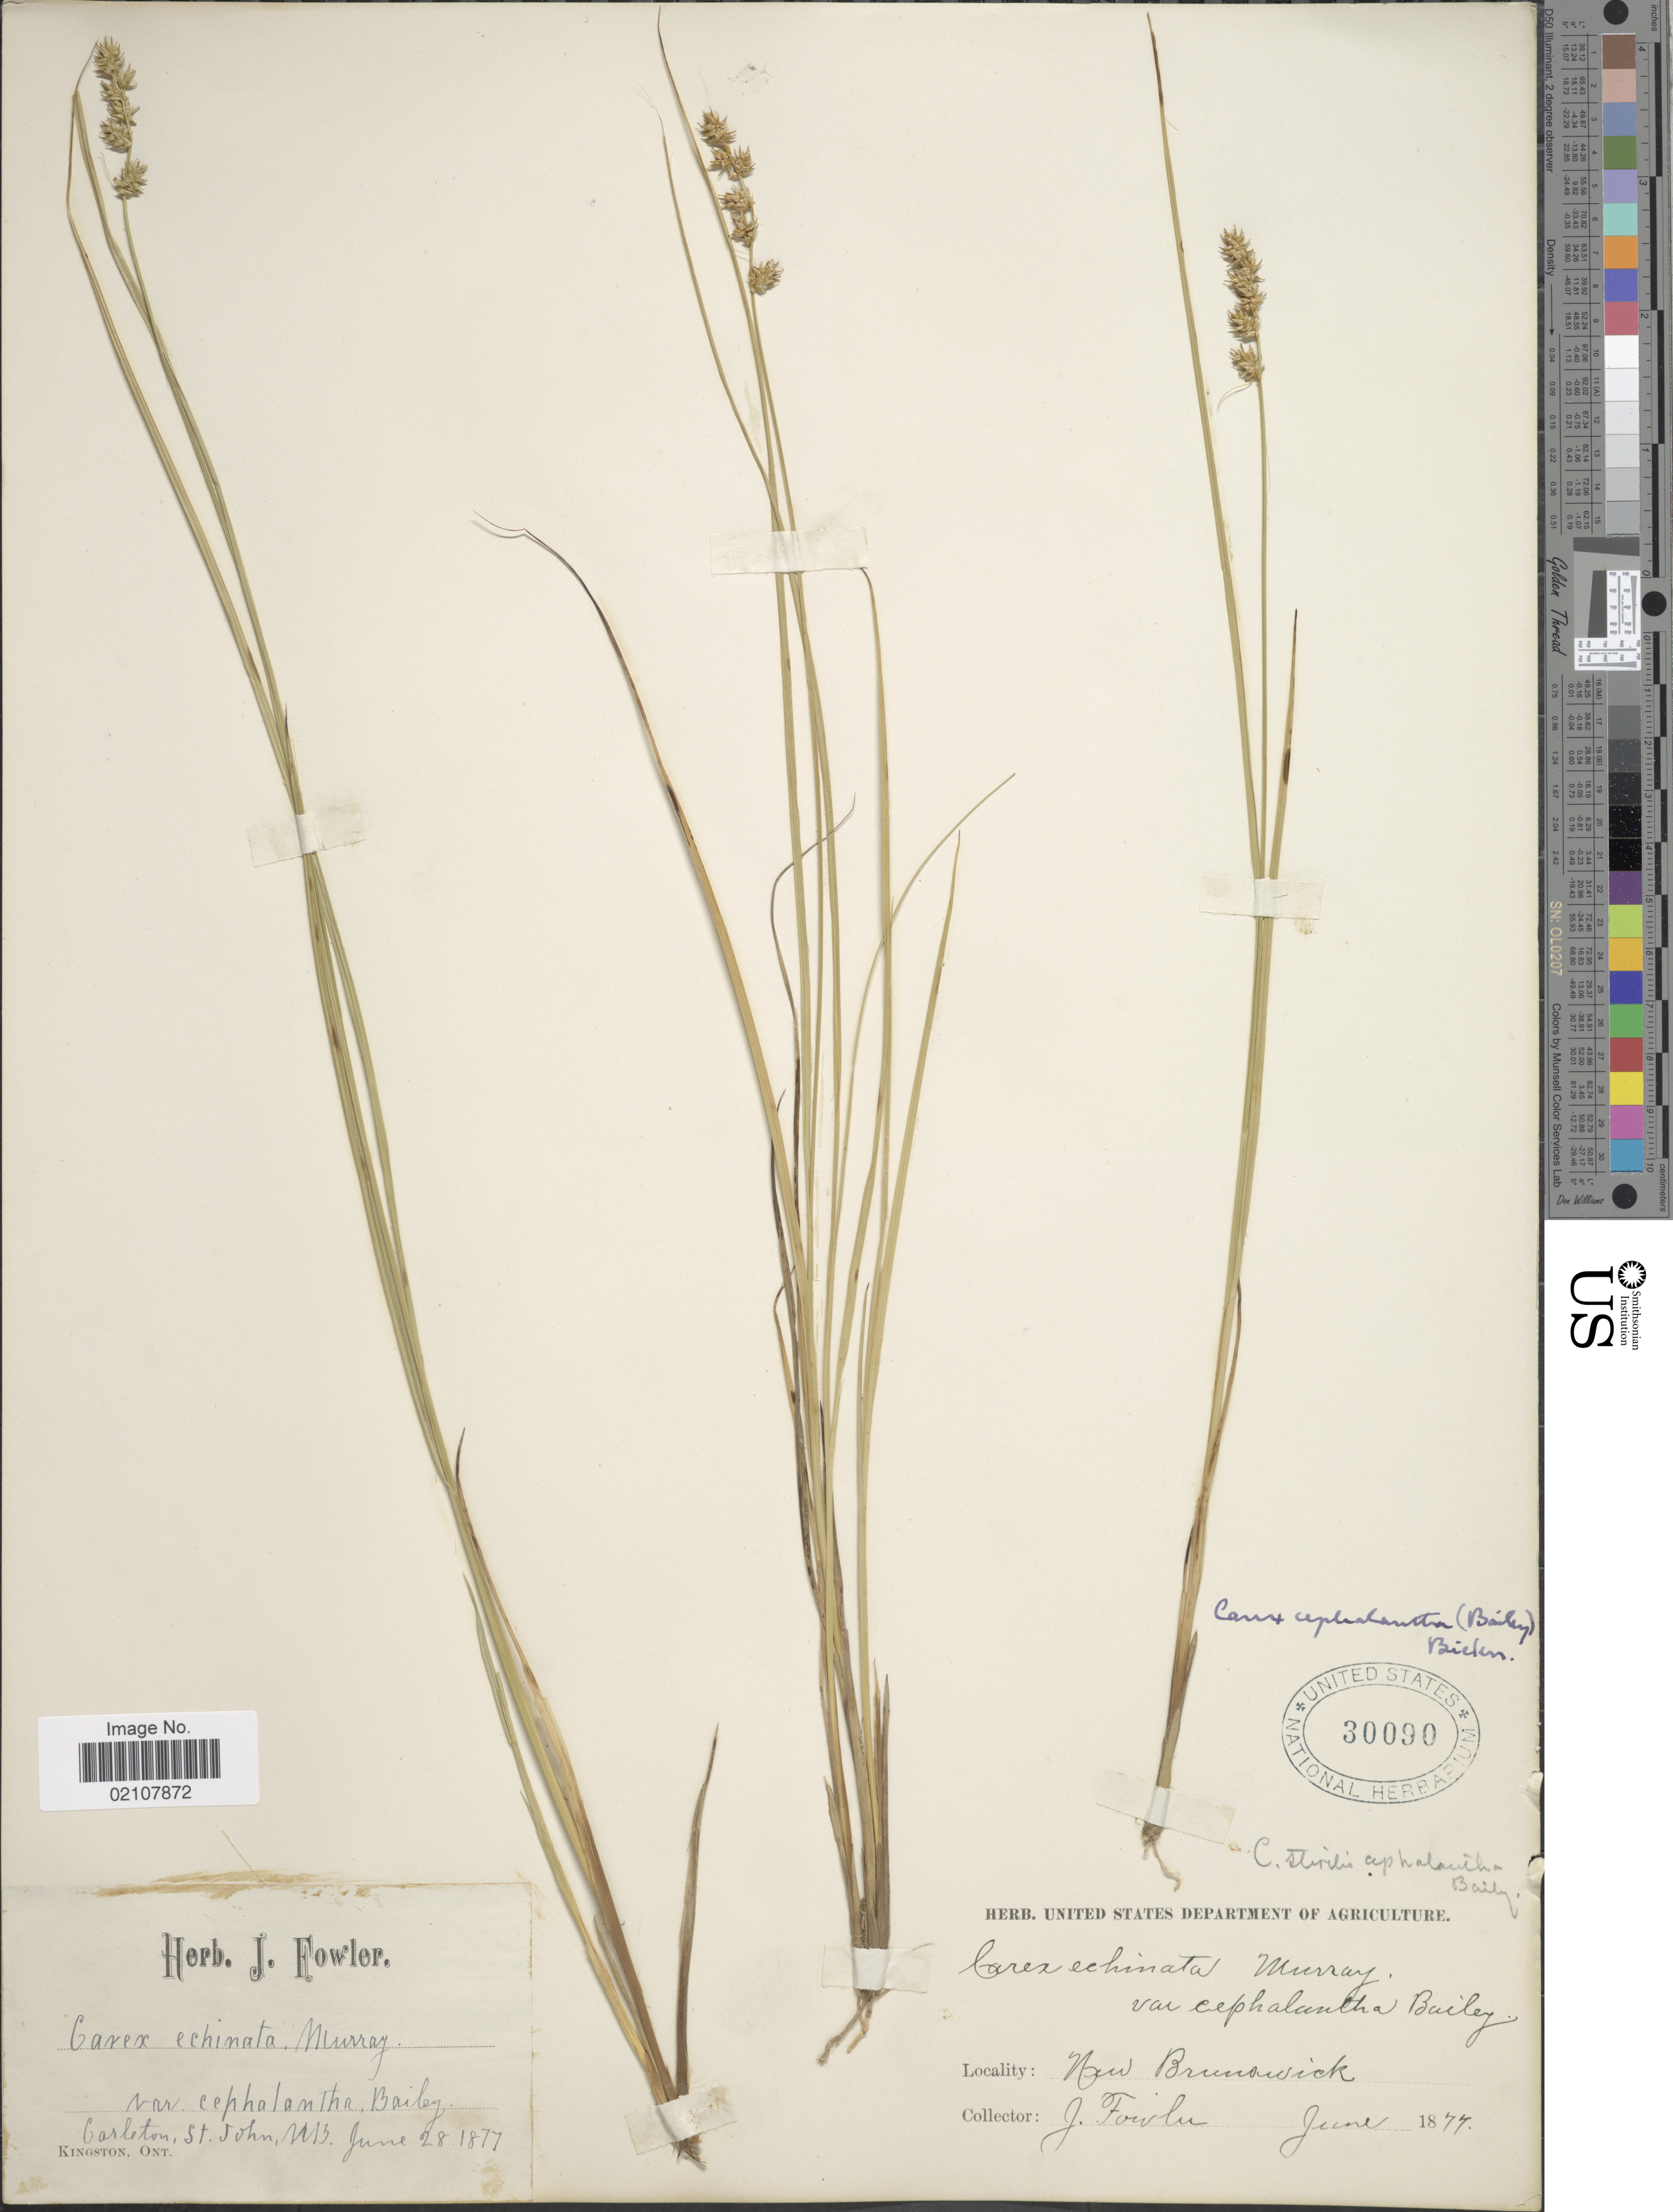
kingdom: Plantae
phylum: Tracheophyta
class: Liliopsida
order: Poales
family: Cyperaceae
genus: Carex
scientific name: Carex echinata subsp. echinata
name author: Murray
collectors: J. P. Fowler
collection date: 1877-06-28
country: Canada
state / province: New Brunswick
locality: Carleton, St John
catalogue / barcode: US 30090